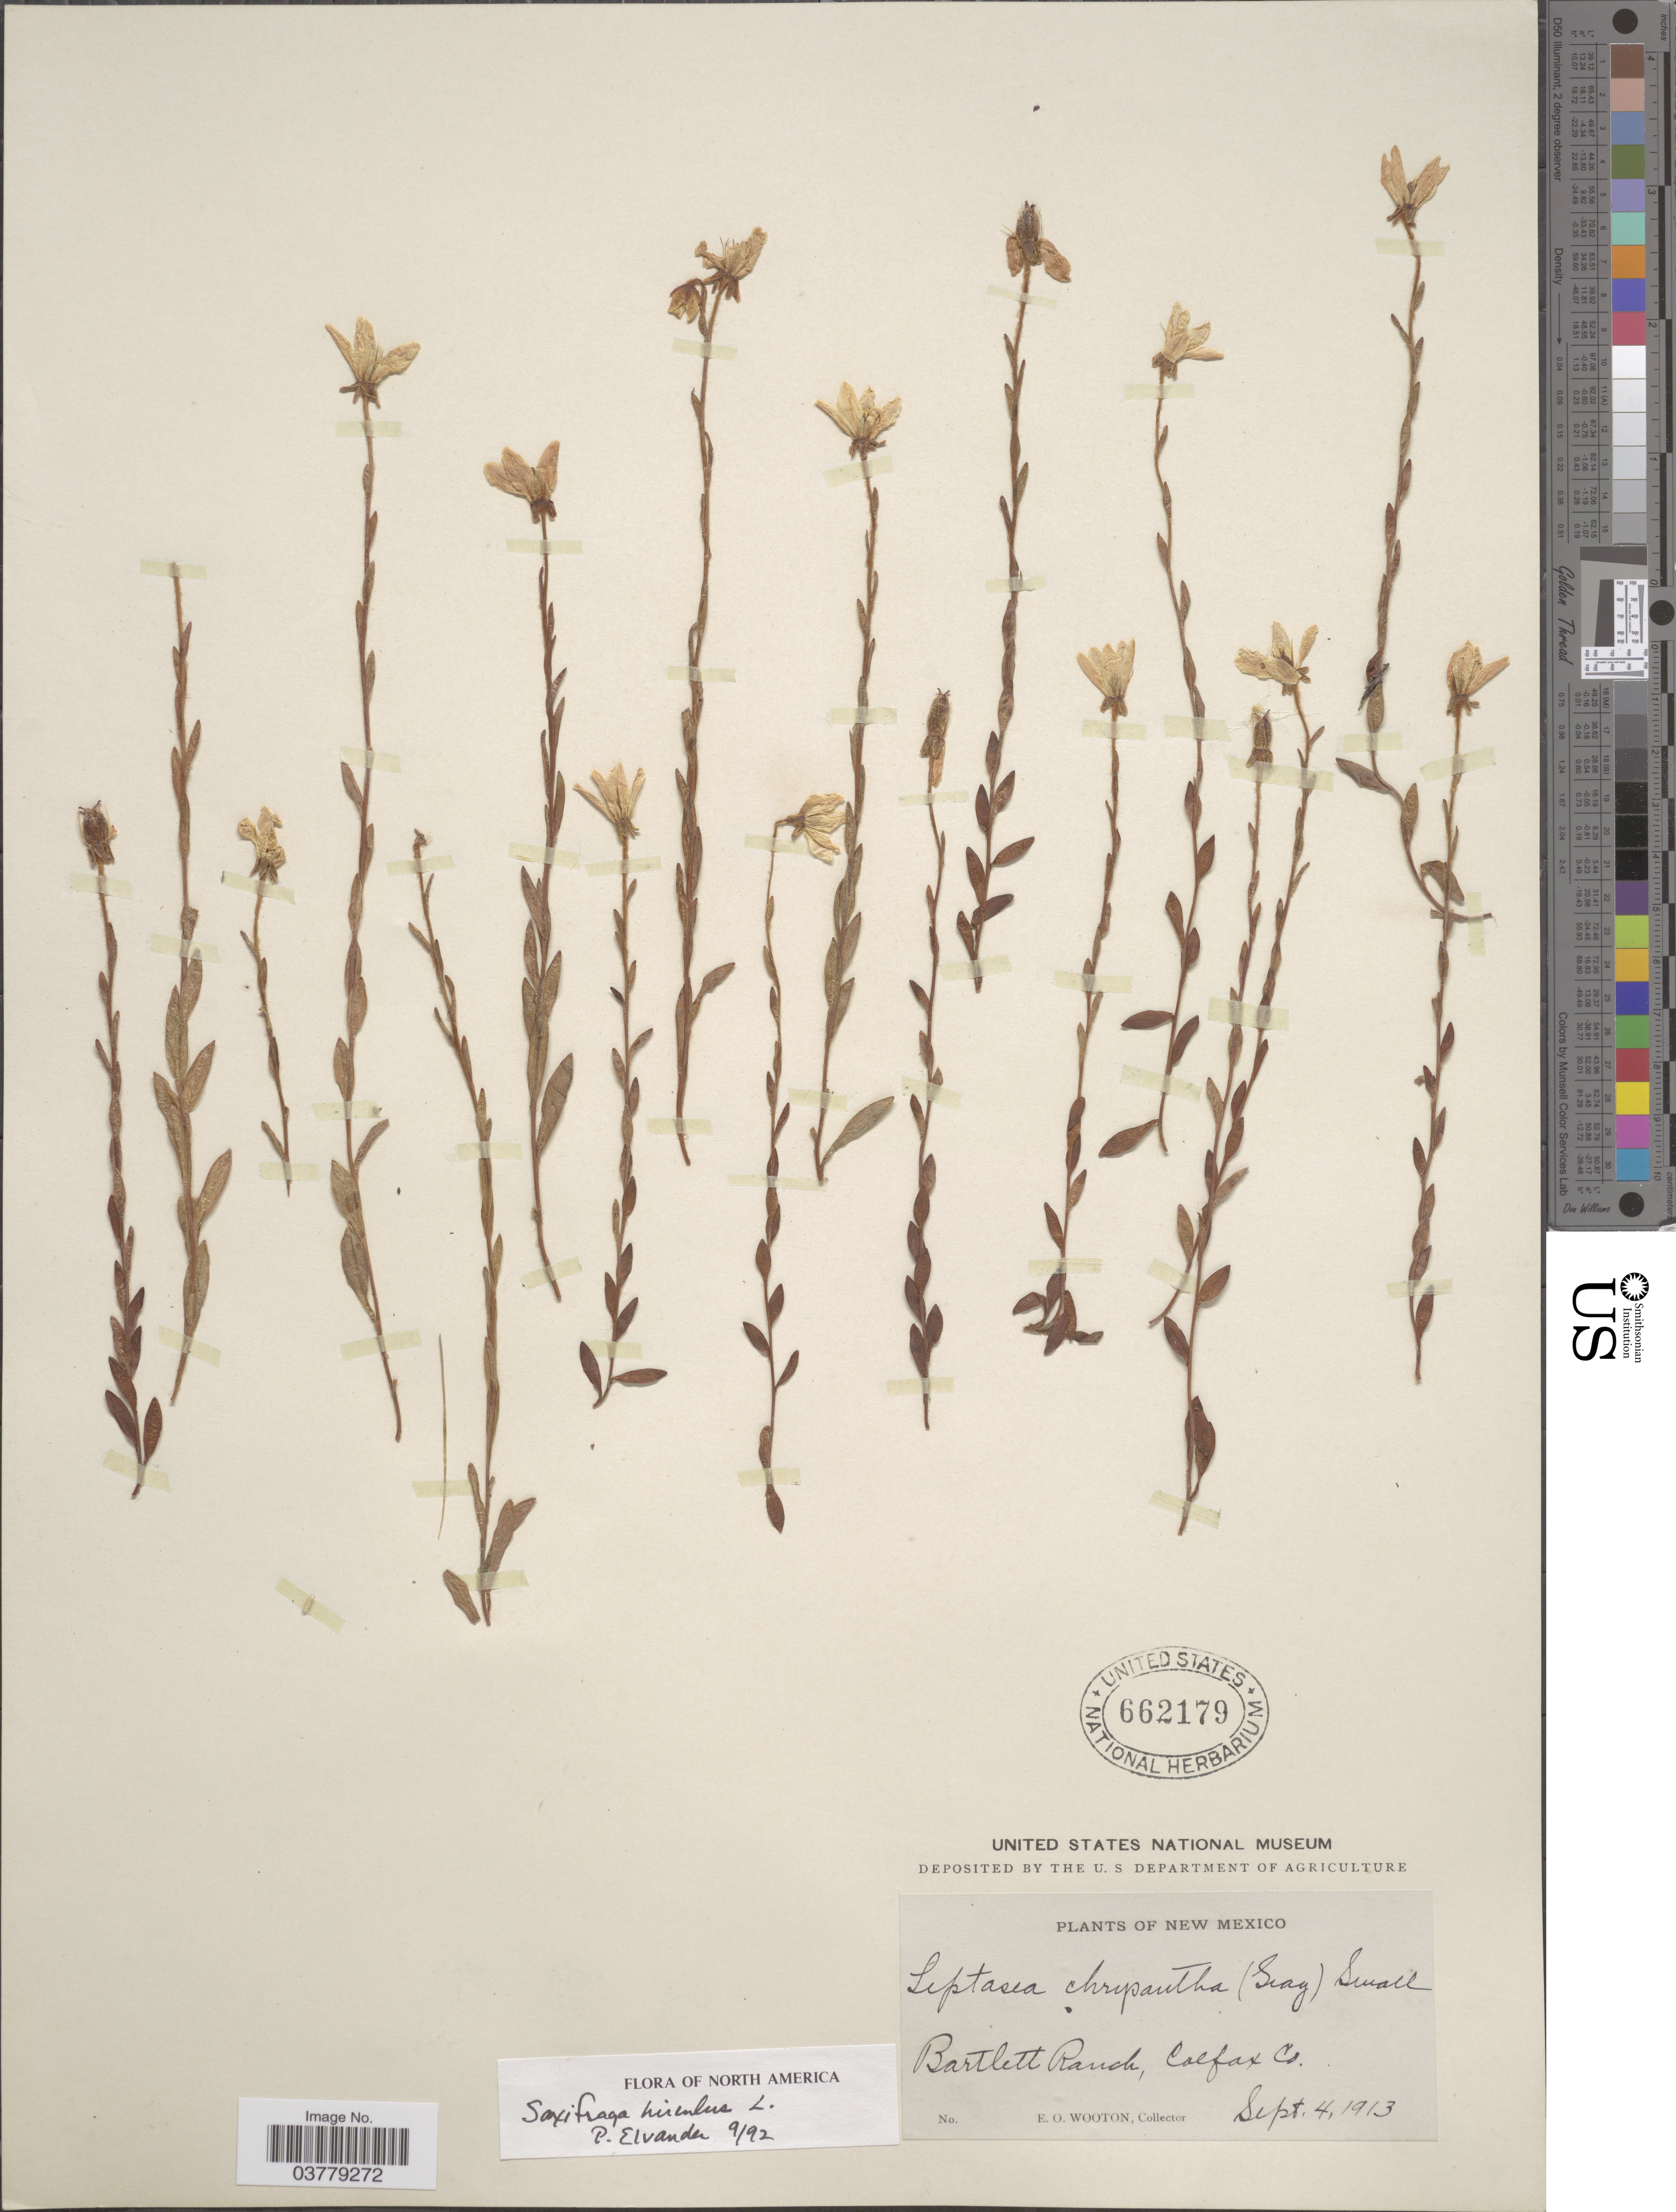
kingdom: Plantae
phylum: Tracheophyta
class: Magnoliopsida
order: Saxifragales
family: Saxifragaceae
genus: Saxifraga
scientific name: Saxifraga hirculus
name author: L.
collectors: E. O. Wooton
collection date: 1913-09-04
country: United States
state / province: New Mexico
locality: Bartlett Ranch, Colfax Co.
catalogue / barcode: US 662179